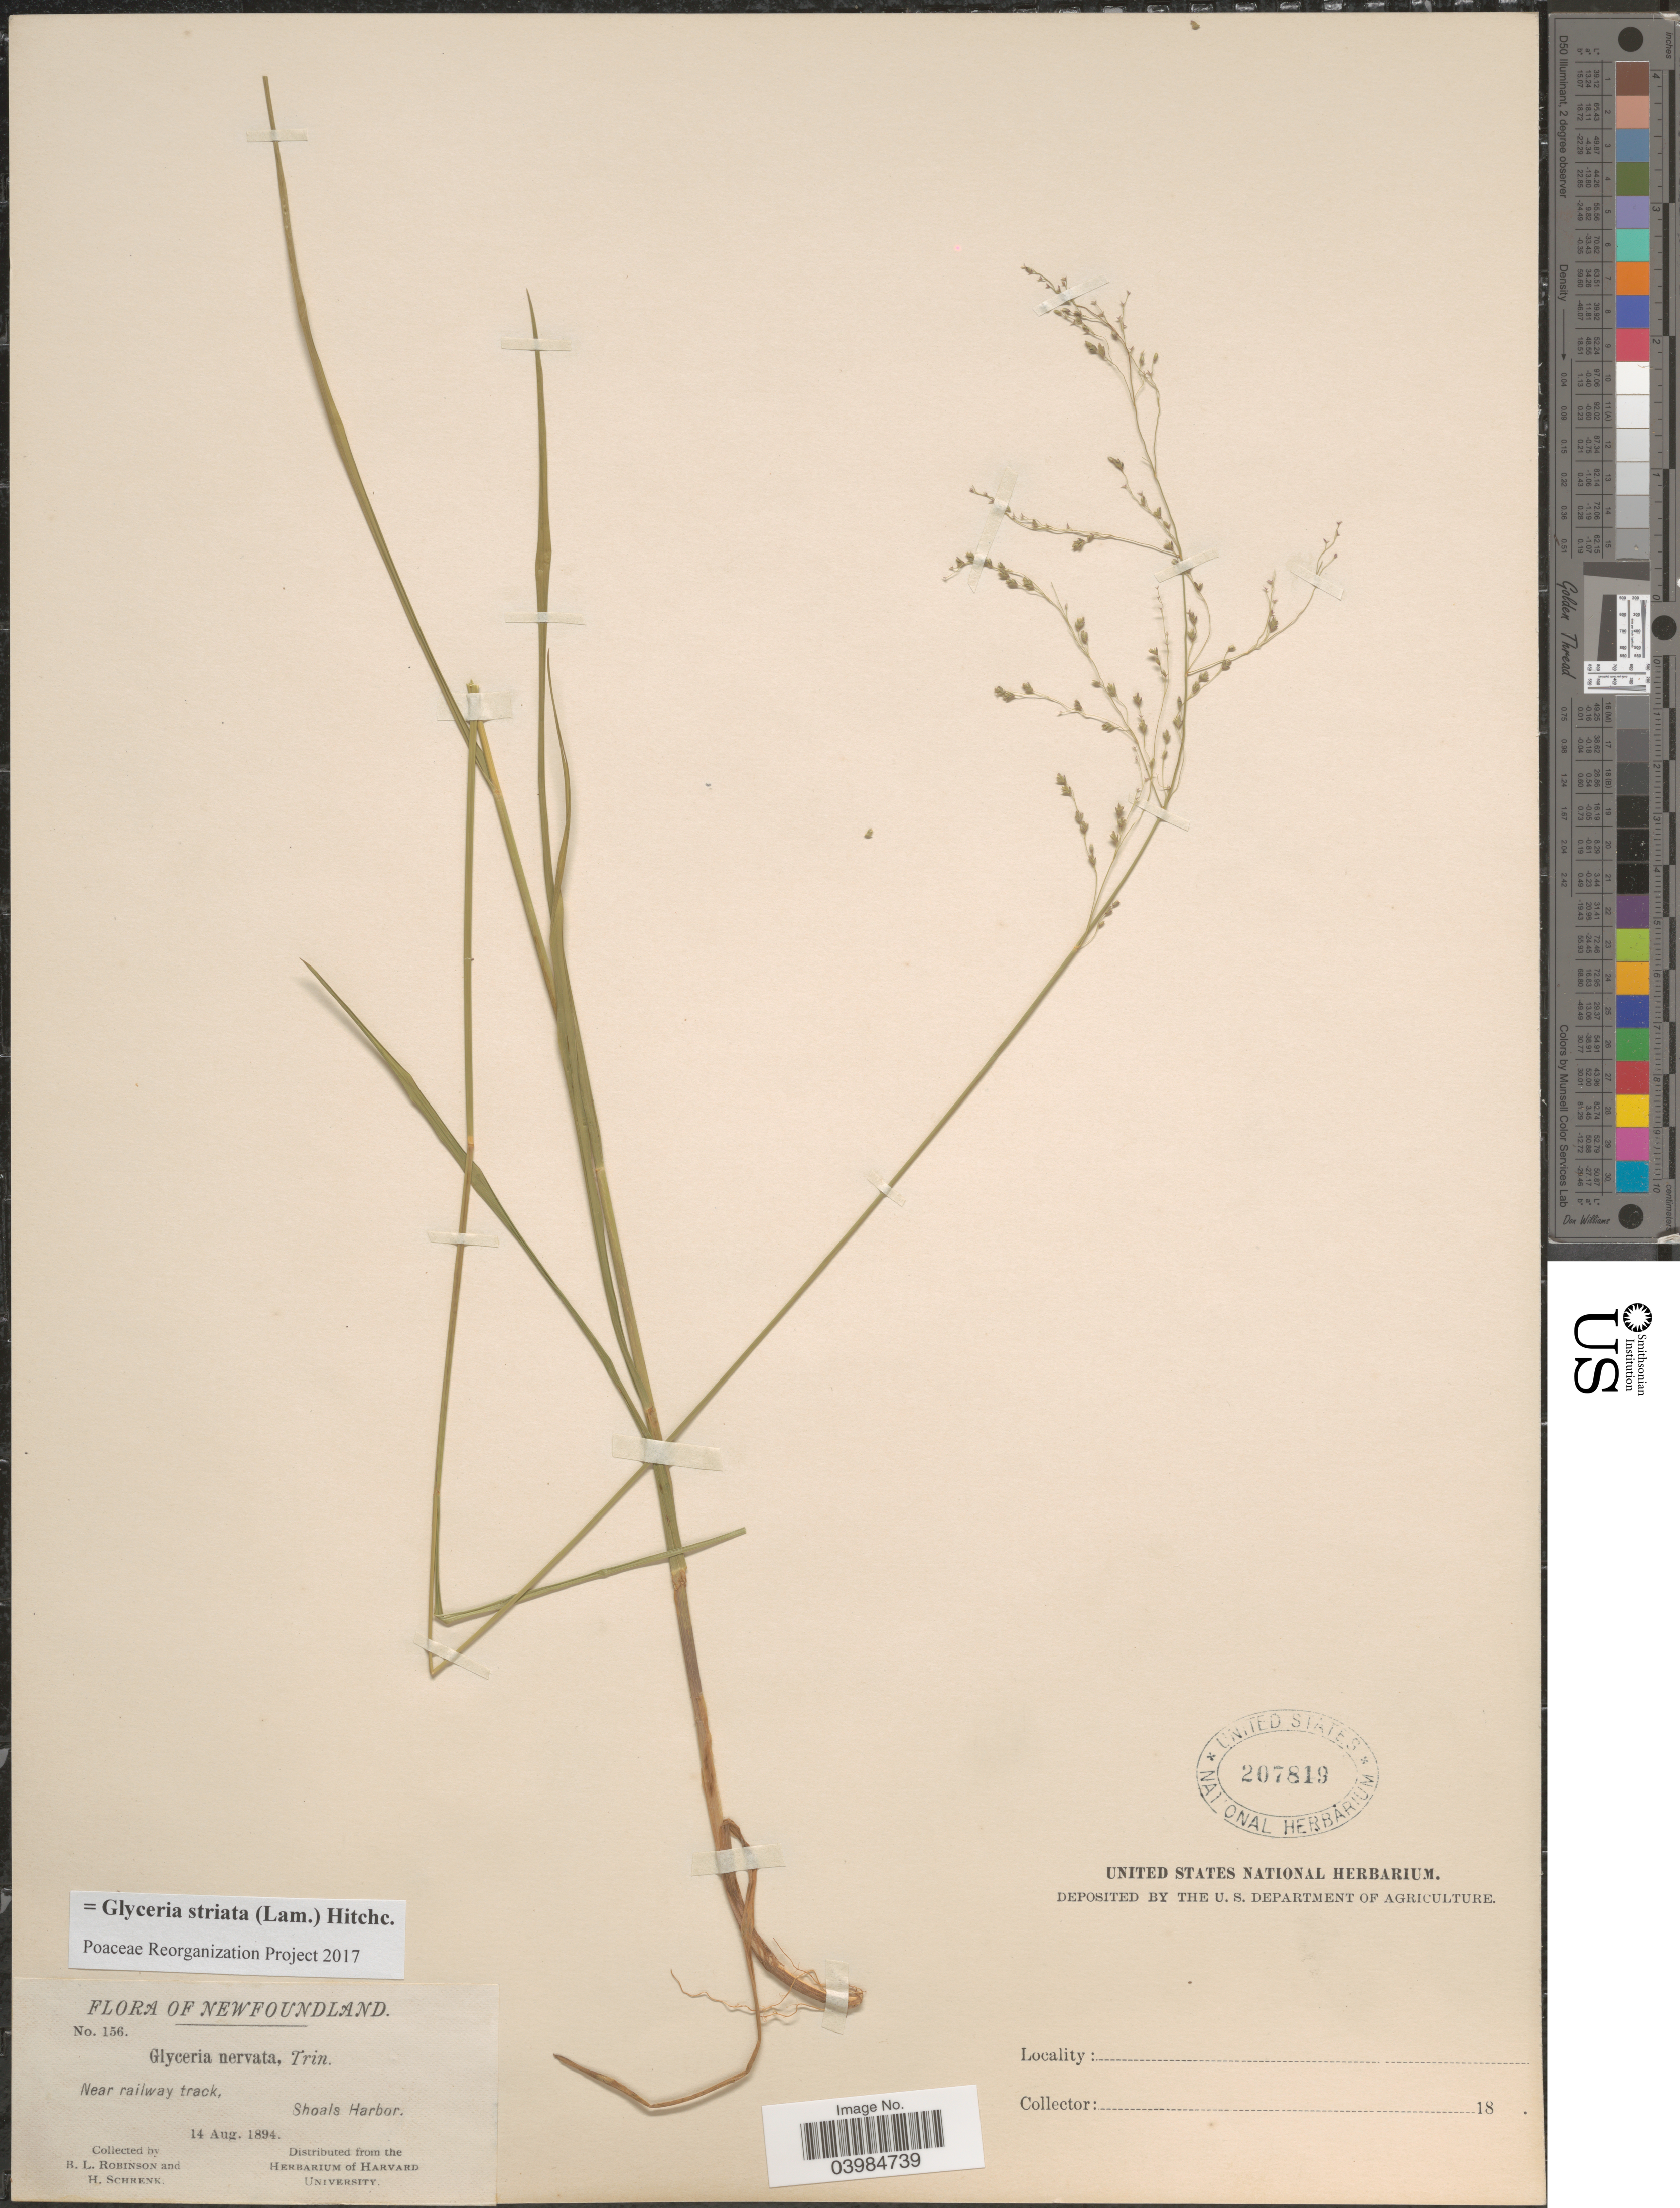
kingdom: Plantae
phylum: Tracheophyta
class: Liliopsida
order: Poales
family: Poaceae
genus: Glyceria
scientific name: Glyceria striata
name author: (Lam.) Hitchc.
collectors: B. L. Robinson & H. Schrenk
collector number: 156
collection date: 1894-08-14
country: Canada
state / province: Newfoundland and Labrador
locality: Near railway track, Shoals Harbor.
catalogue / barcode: US 207819